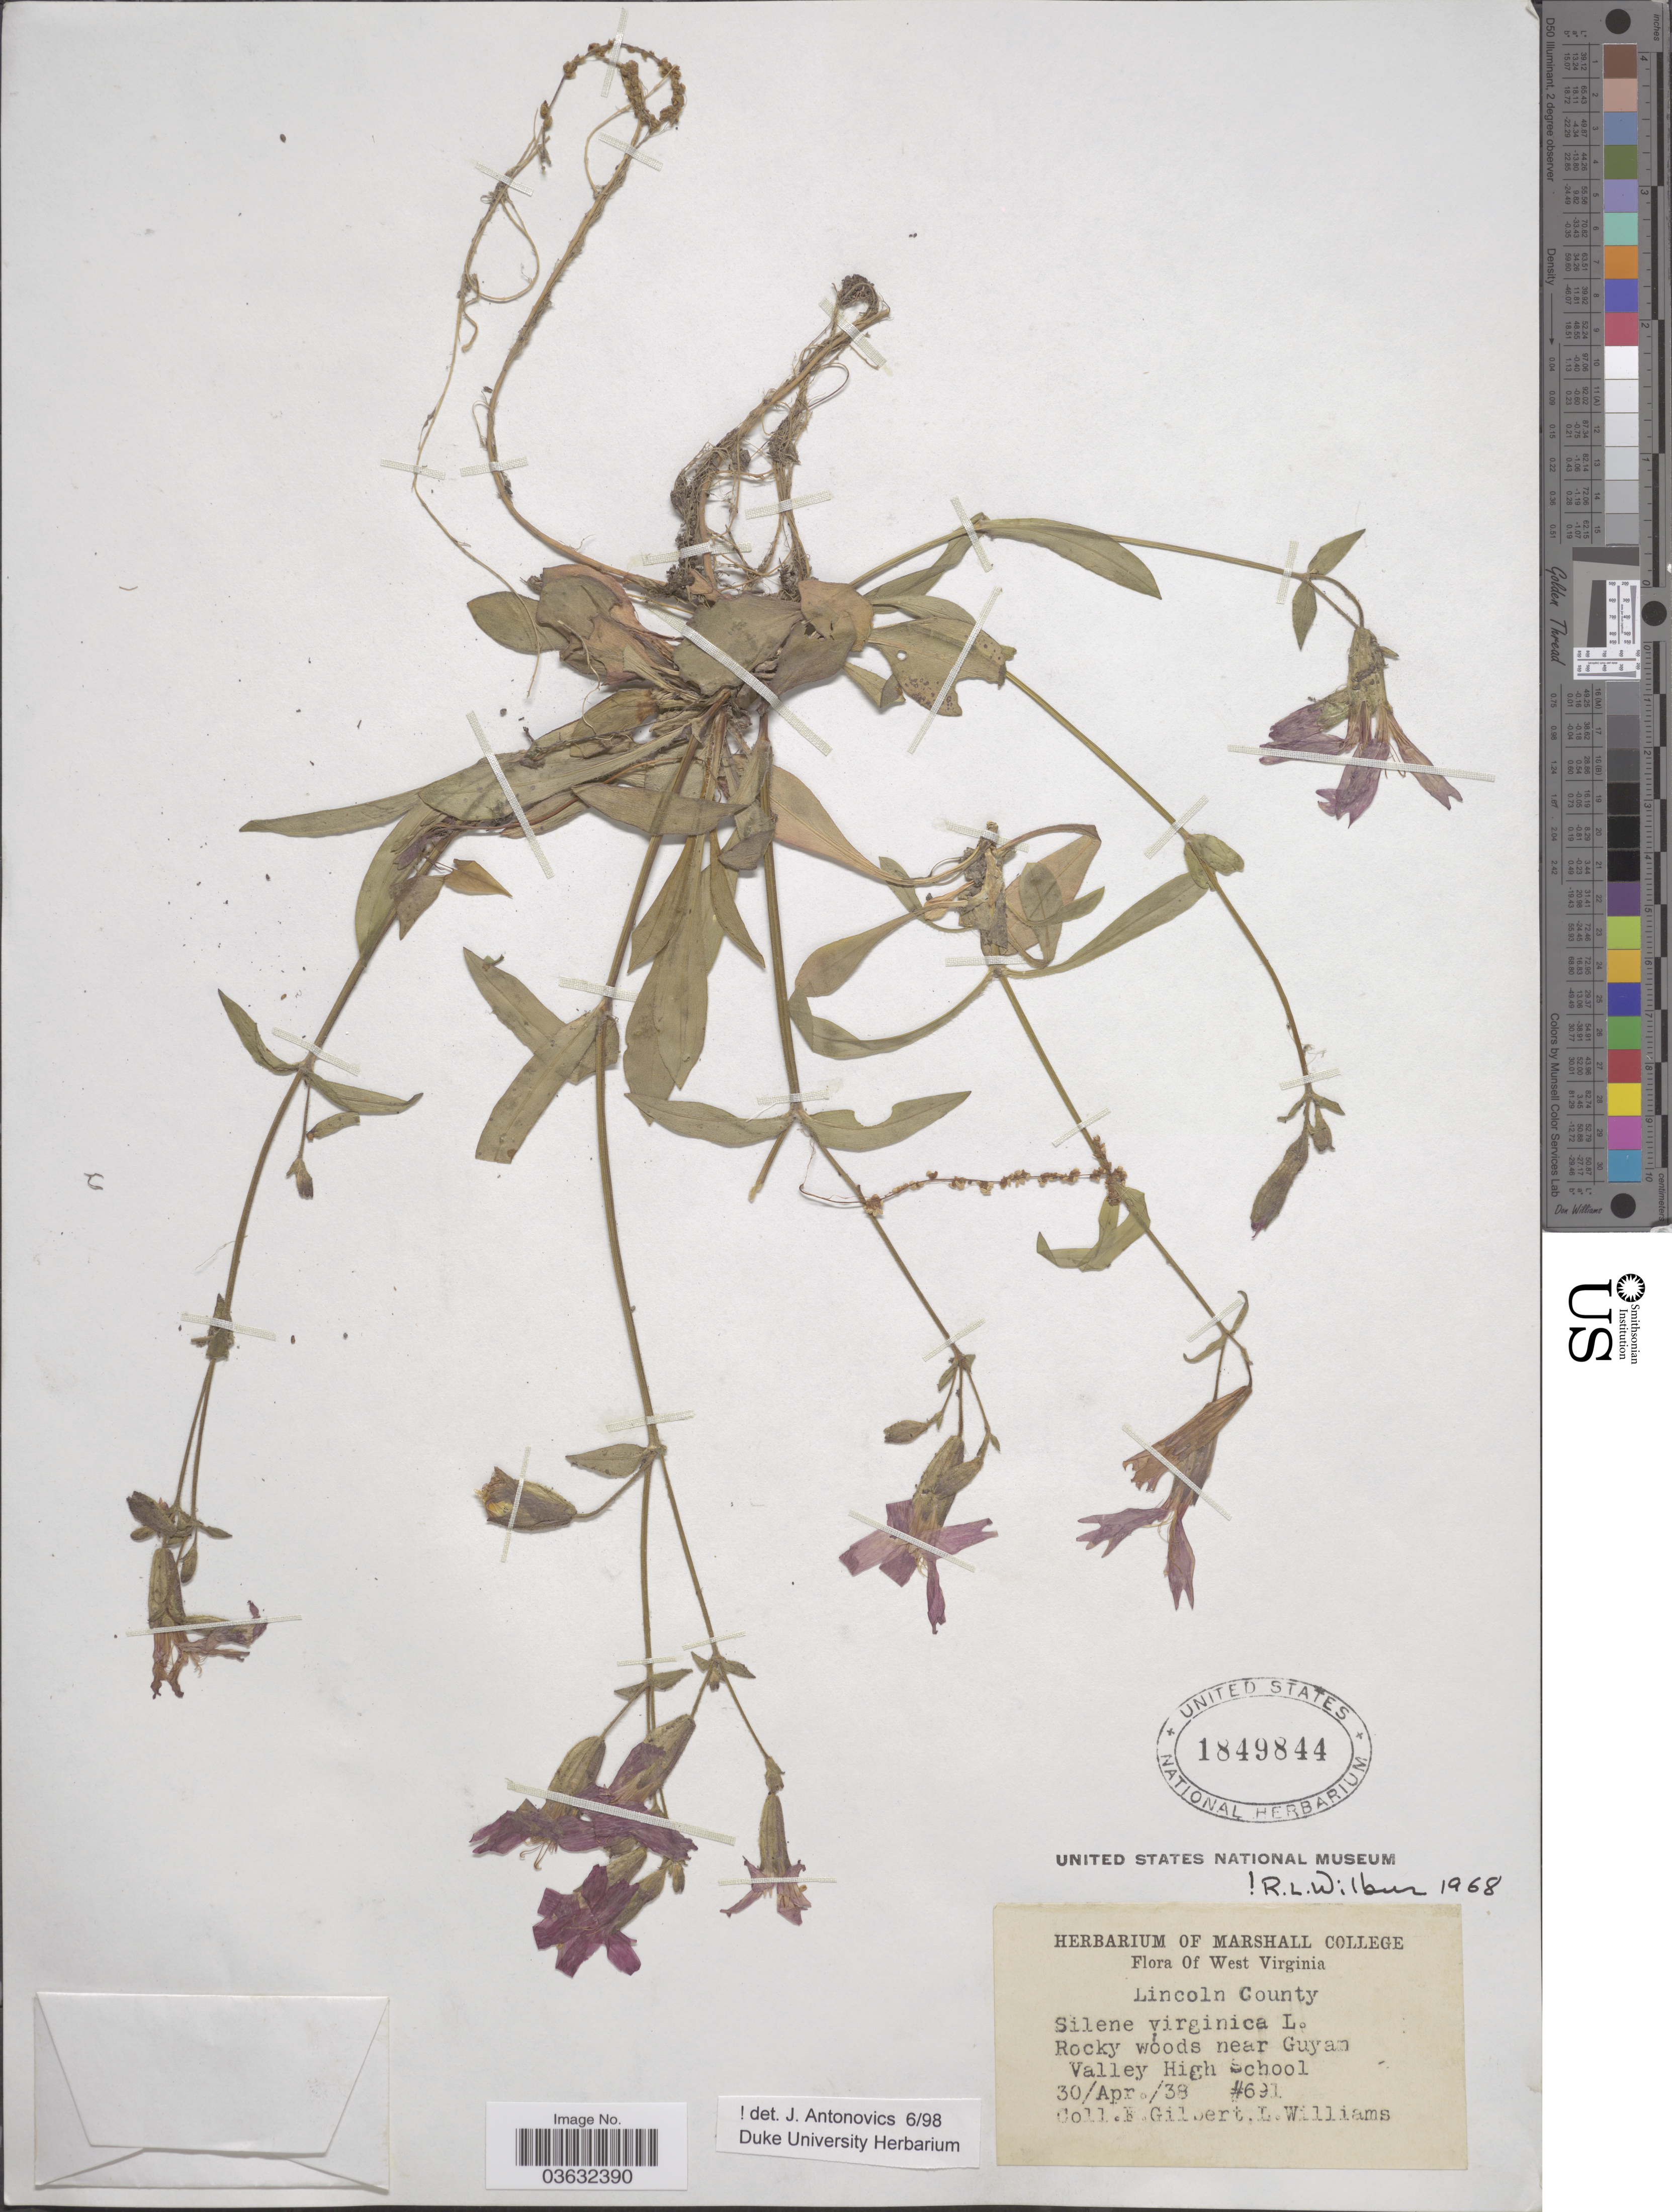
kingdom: Plantae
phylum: Tracheophyta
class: Magnoliopsida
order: Caryophyllales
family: Caryophyllaceae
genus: Silene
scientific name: Silene virginica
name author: L.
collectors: F. A. Gilbert & L. Williams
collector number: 691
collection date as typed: Transcribed d/m/y: 30/4/38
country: United States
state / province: West Virginia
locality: Rocky woods near Guyan Valley High School.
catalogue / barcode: US 1849844